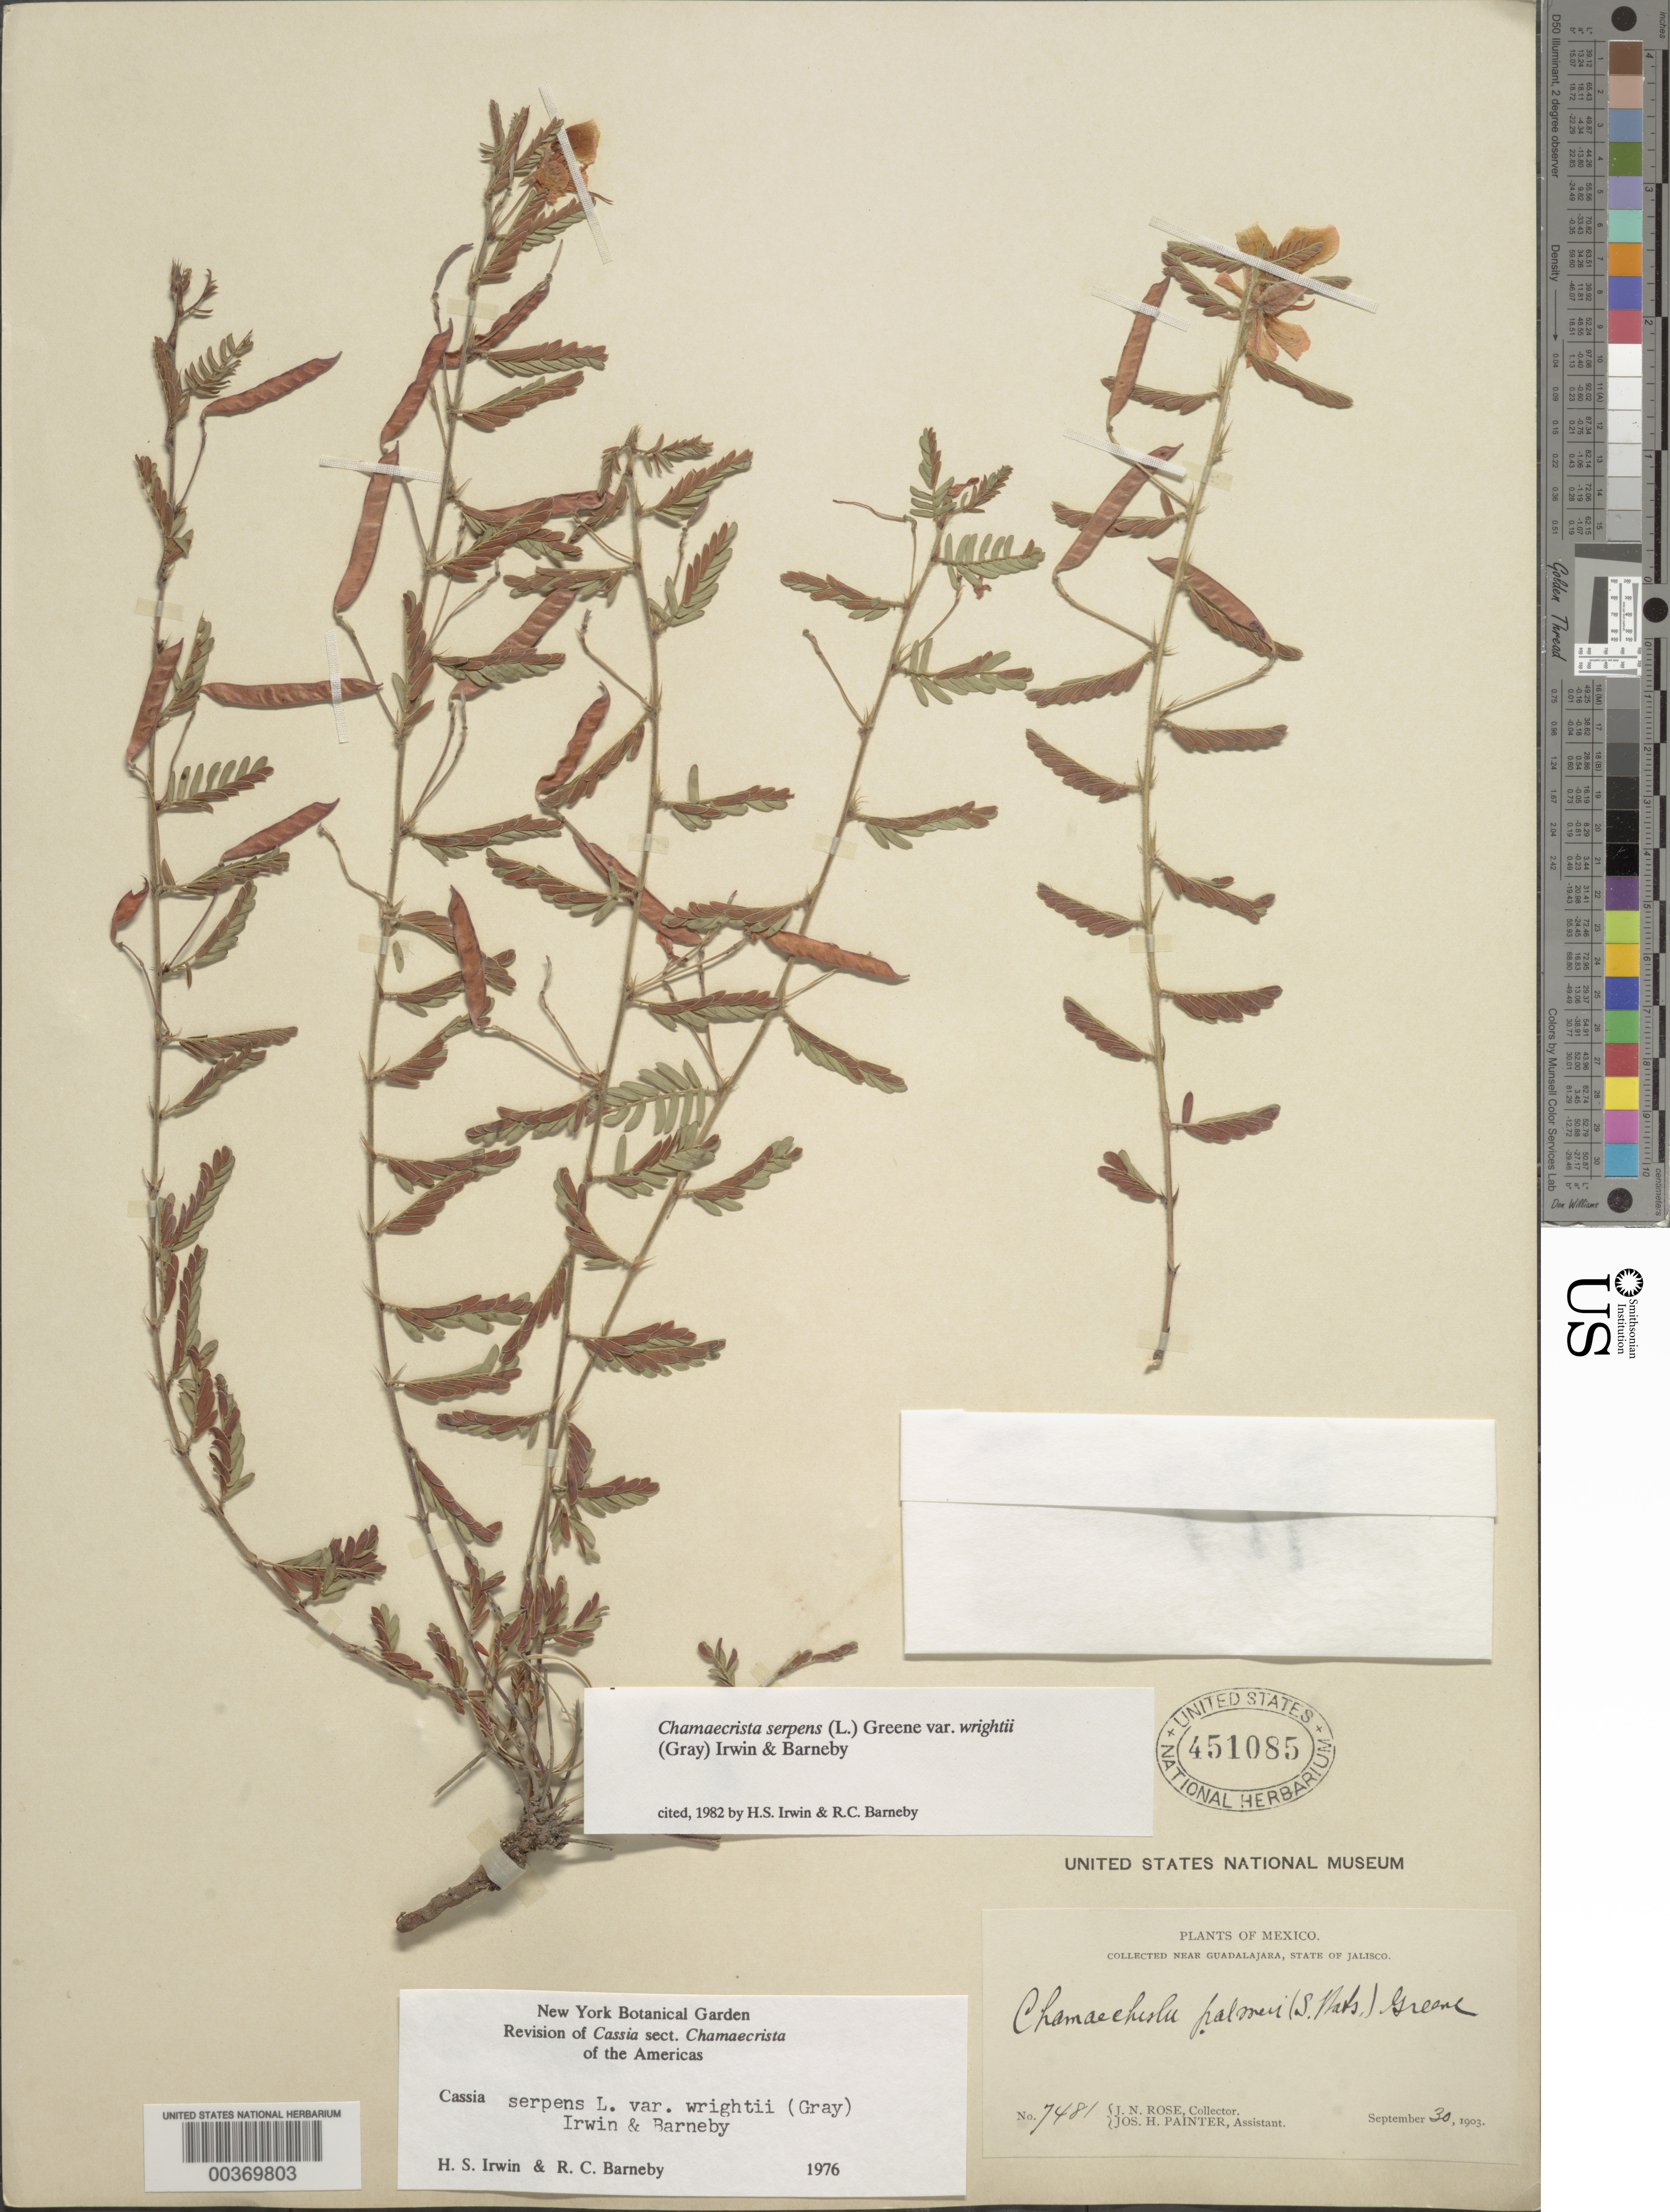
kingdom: Plantae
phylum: Tracheophyta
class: Magnoliopsida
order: Fabales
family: Fabaceae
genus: Chamaecrista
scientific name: Chamaecrista serpens var. wrightii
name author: (A. Gray) H.S. Irwin & Barneby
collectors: J. N. Rose & J. H. Painter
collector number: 7481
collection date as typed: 30 Sep 1903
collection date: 1903-09-30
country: Mexico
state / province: Jalisco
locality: Near Guadalajara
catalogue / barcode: US 451085